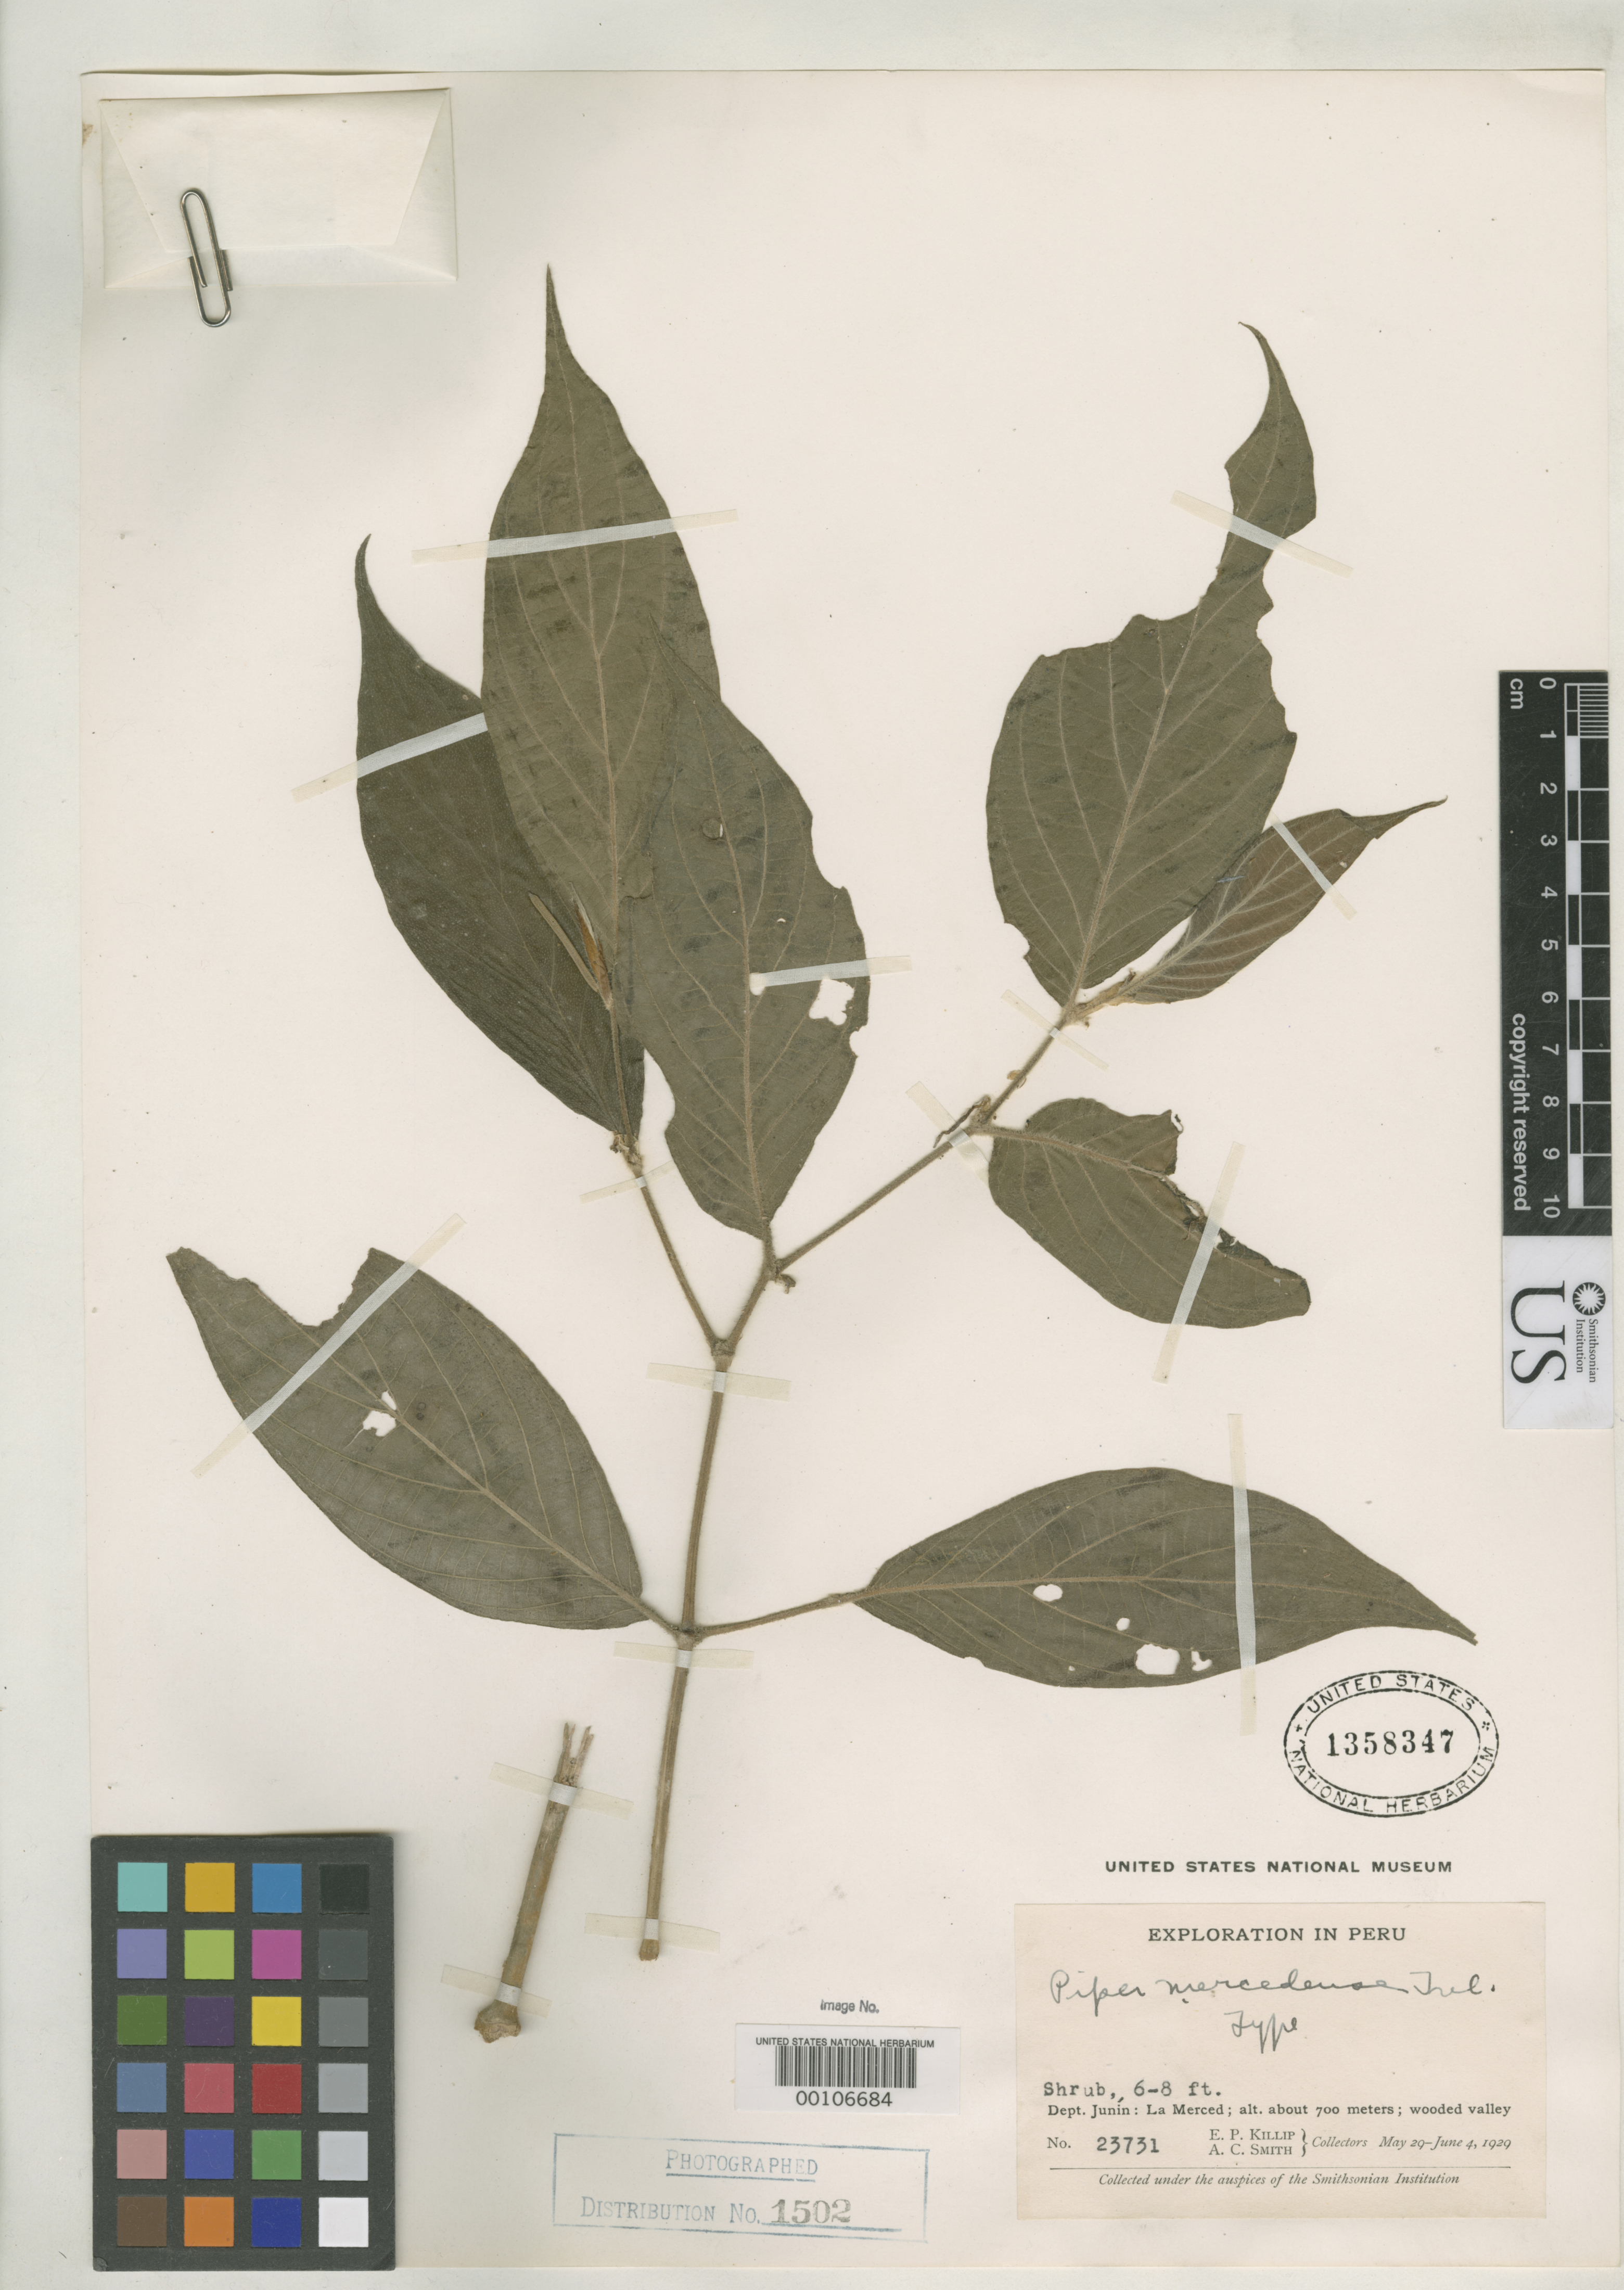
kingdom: Plantae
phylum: Tracheophyta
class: Magnoliopsida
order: Piperales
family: Piperaceae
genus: Piper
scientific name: Piper mercedense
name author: Trel. in J.F. Macbr.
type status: Holotype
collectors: E. P. Killip & A. C. Smith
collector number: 23731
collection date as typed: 29 May 1929 to 04 Jun 1929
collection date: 1929-05-29/1929-06-04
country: Peru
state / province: Junín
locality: La Merced.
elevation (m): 700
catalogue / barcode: US 1358347